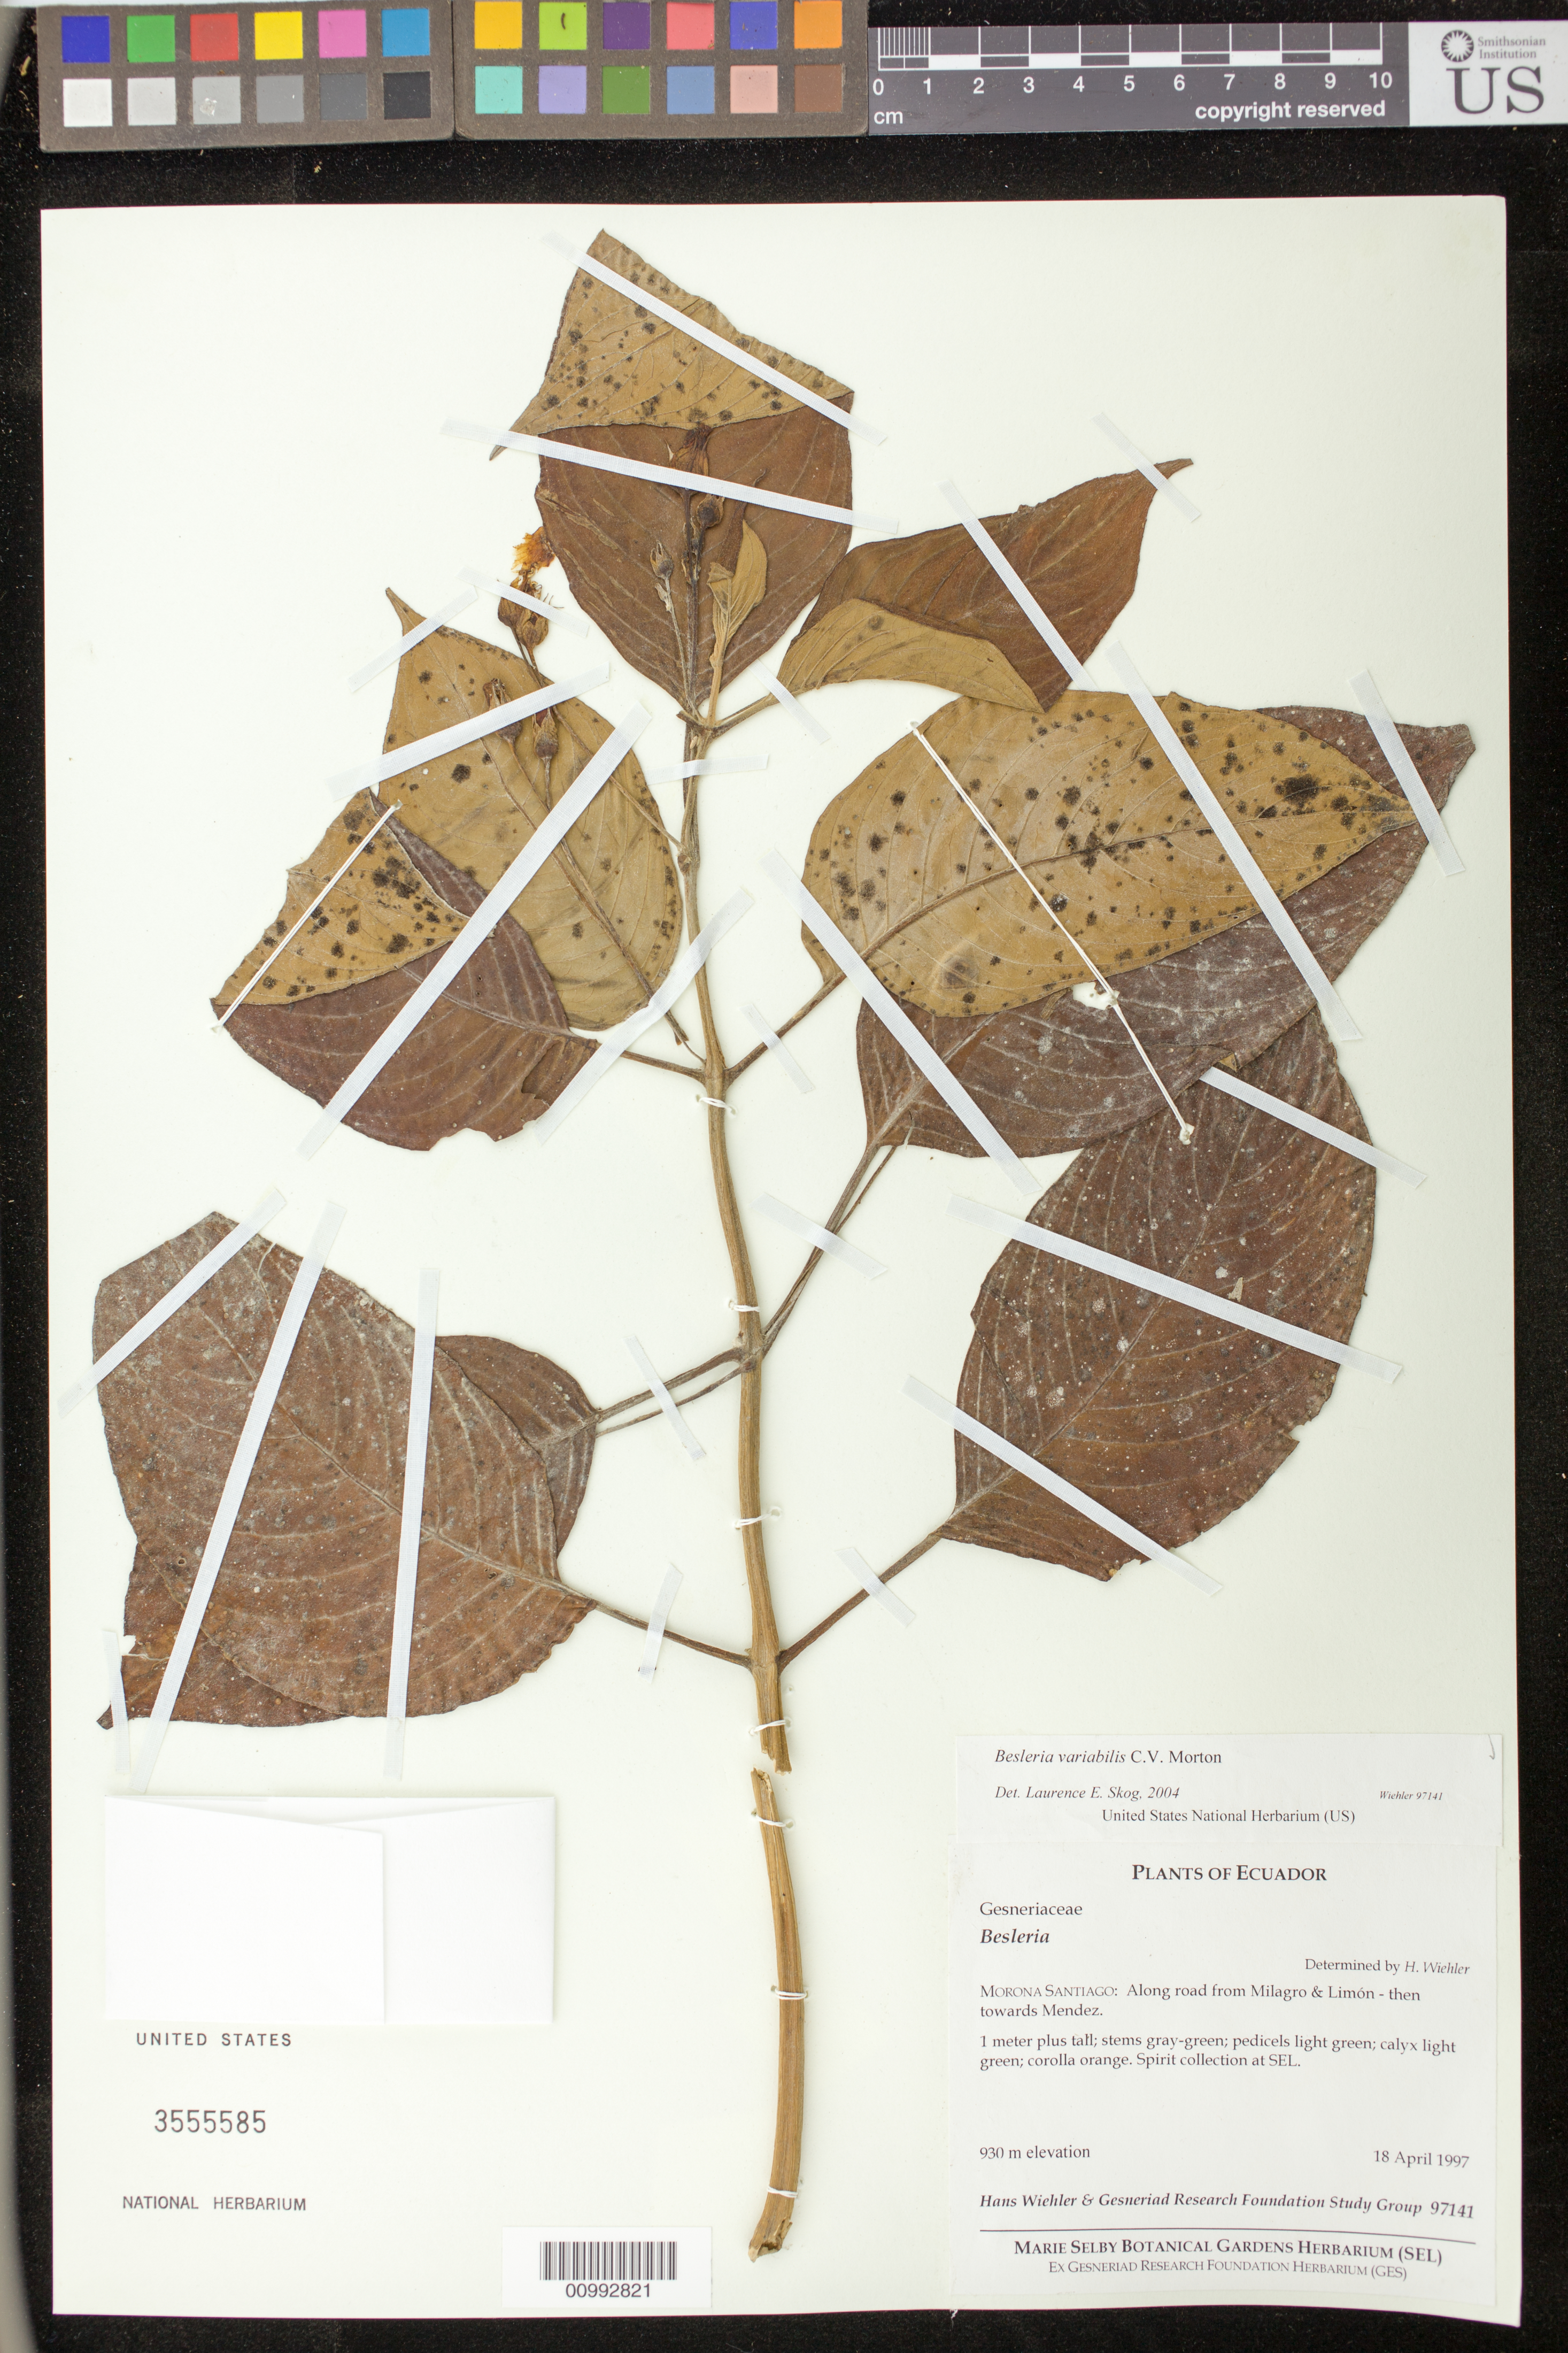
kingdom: Plantae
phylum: Tracheophyta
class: Magnoliopsida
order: Lamiales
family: Gesneriaceae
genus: Besleria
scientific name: Besleria variabilis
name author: C.V. Morton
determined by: Skog, Laurence E.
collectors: H. J. Wiehler & GRF Study Group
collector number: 97141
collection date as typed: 18 Apr 1997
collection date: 1997-04-18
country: Ecuador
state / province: Morona-Santiago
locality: Morona-Santiago: along road from Milagro & Limón - then towards Mendez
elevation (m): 930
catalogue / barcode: US 3555585